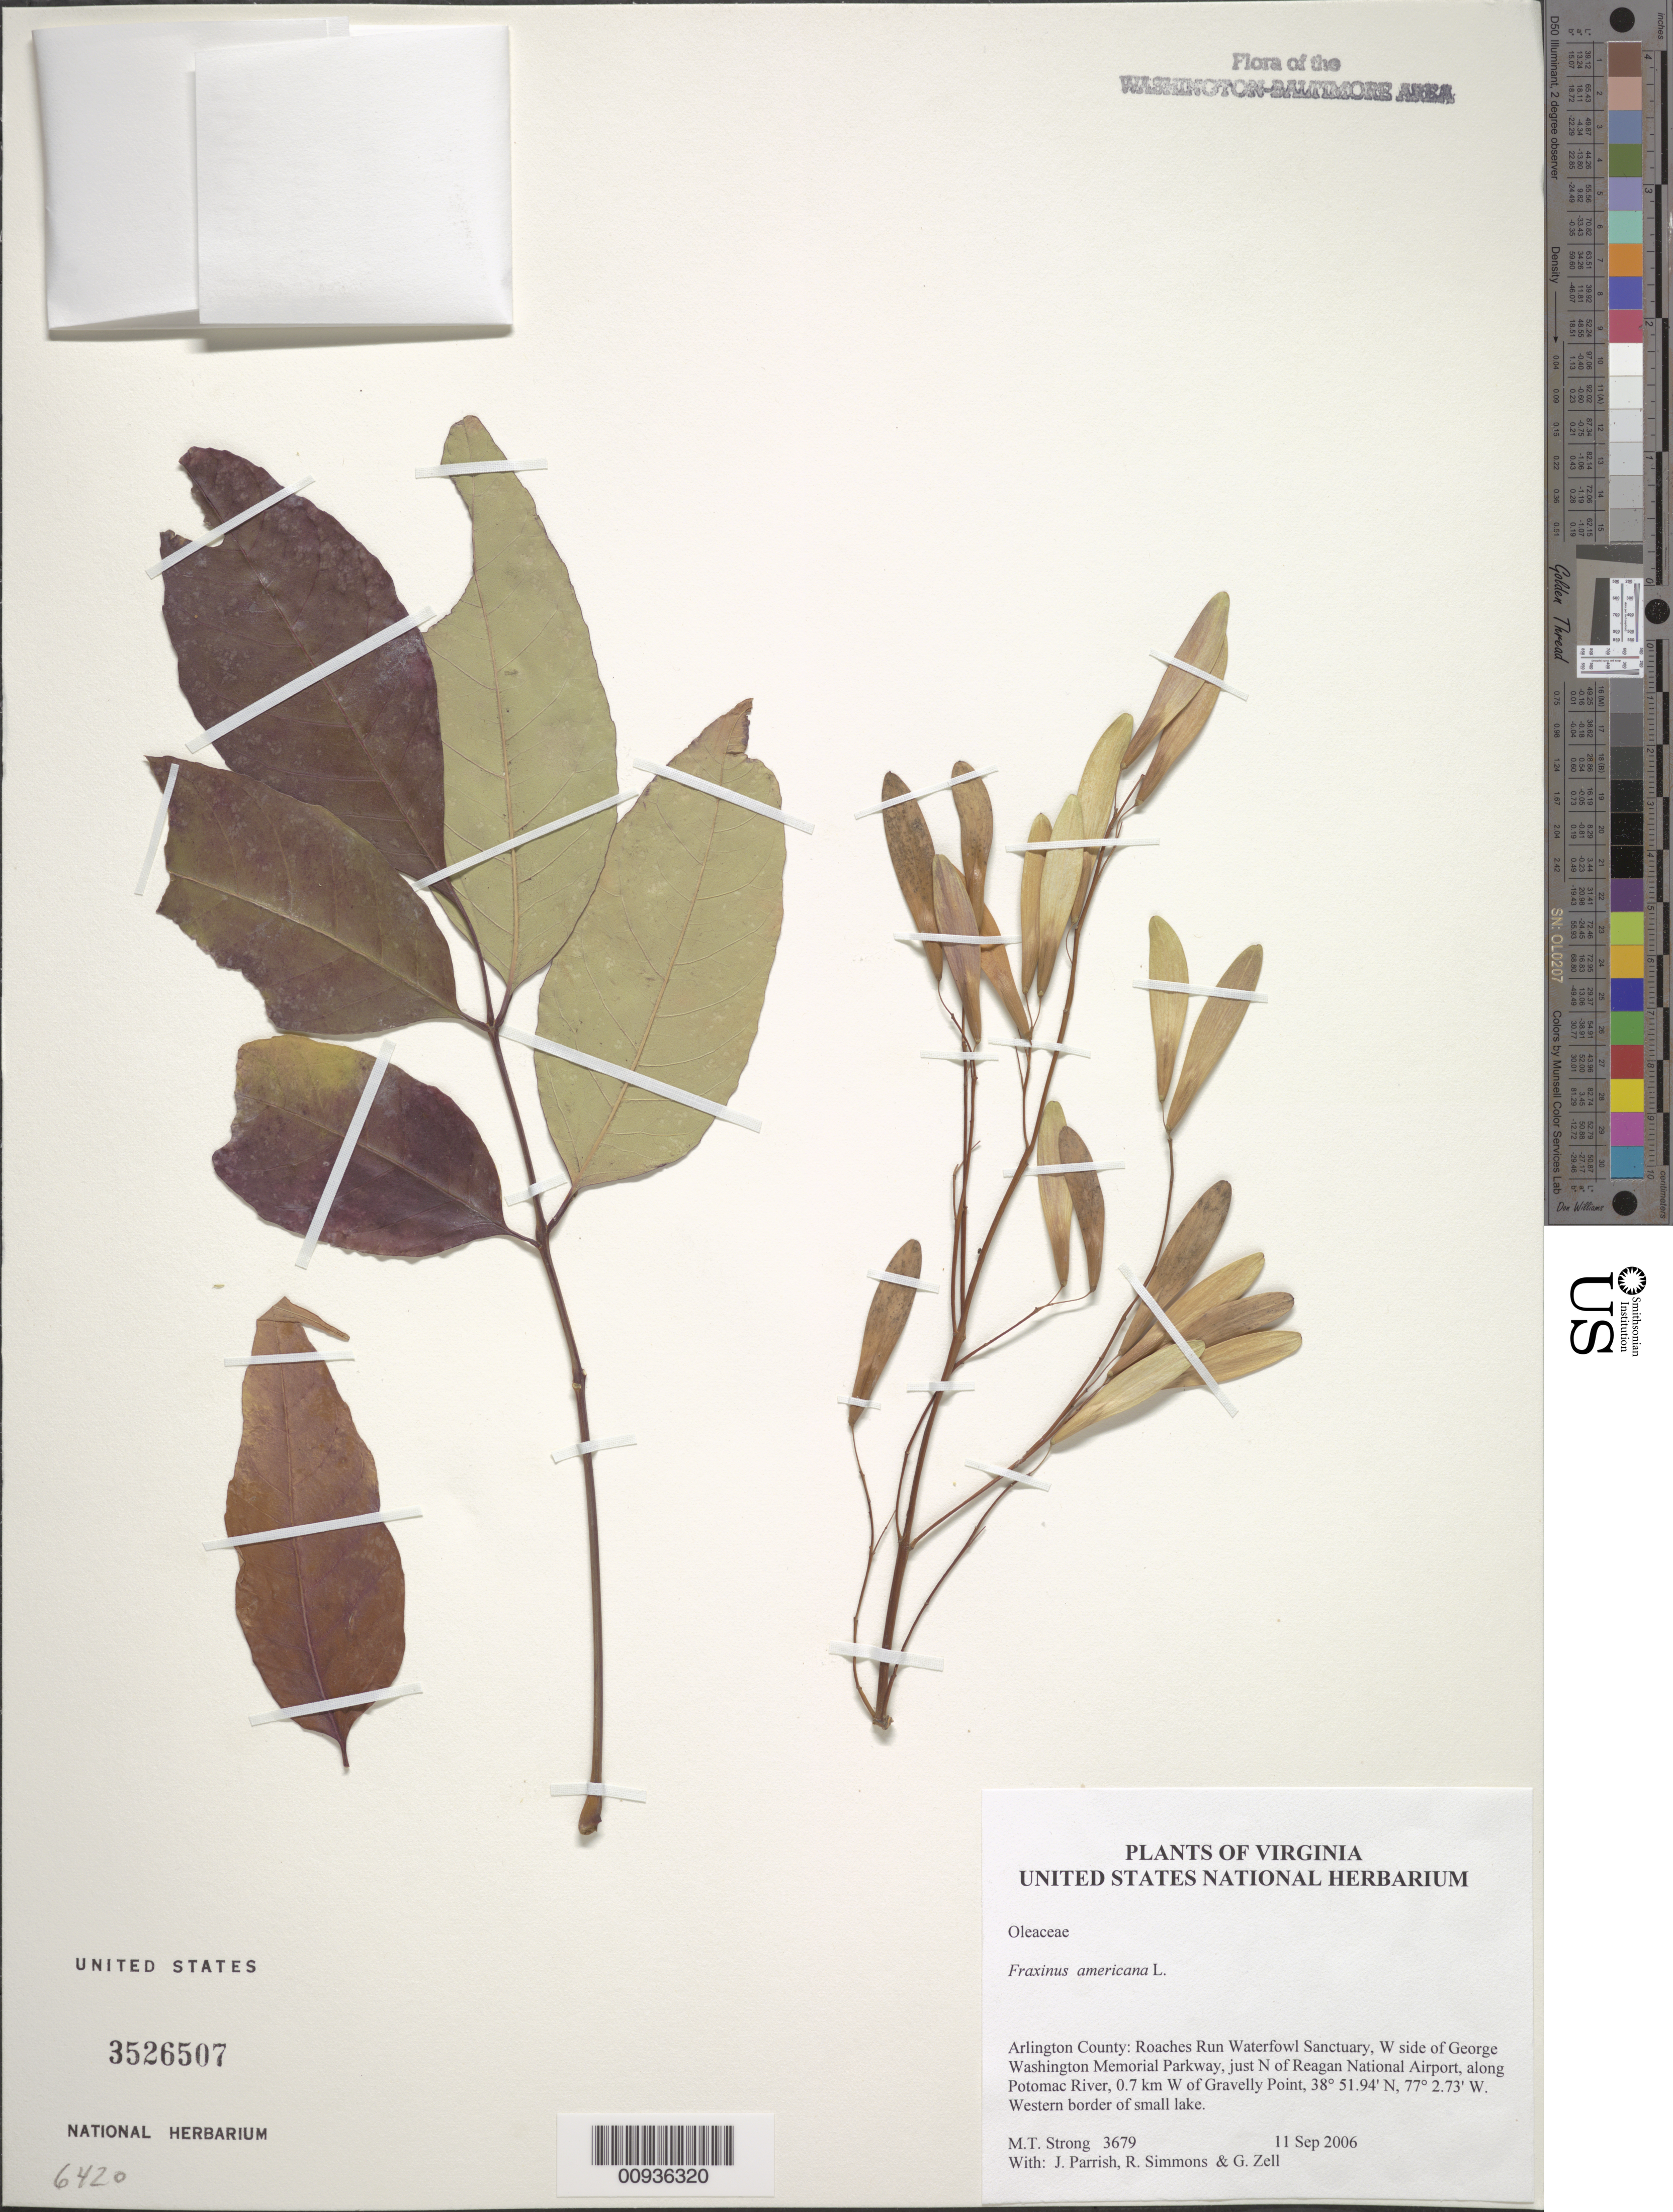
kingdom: Plantae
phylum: Tracheophyta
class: Magnoliopsida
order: Lamiales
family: Oleaceae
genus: Fraxinus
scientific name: Fraxinus americana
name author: L.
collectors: M. T. Strong, J. Parrish, R. Simmons & G. Zell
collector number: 3679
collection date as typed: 11 Sep 2006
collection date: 2006-09-11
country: United States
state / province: Virginia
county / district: Arlington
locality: Roaches Run Waterfowl Sanctuary, W side of George Washington Memorial Parkway, just N of Reagan National Airport, along Potomac River, 0.7 km W of Gravelly Point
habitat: western border of small lake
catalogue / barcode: US 3526507